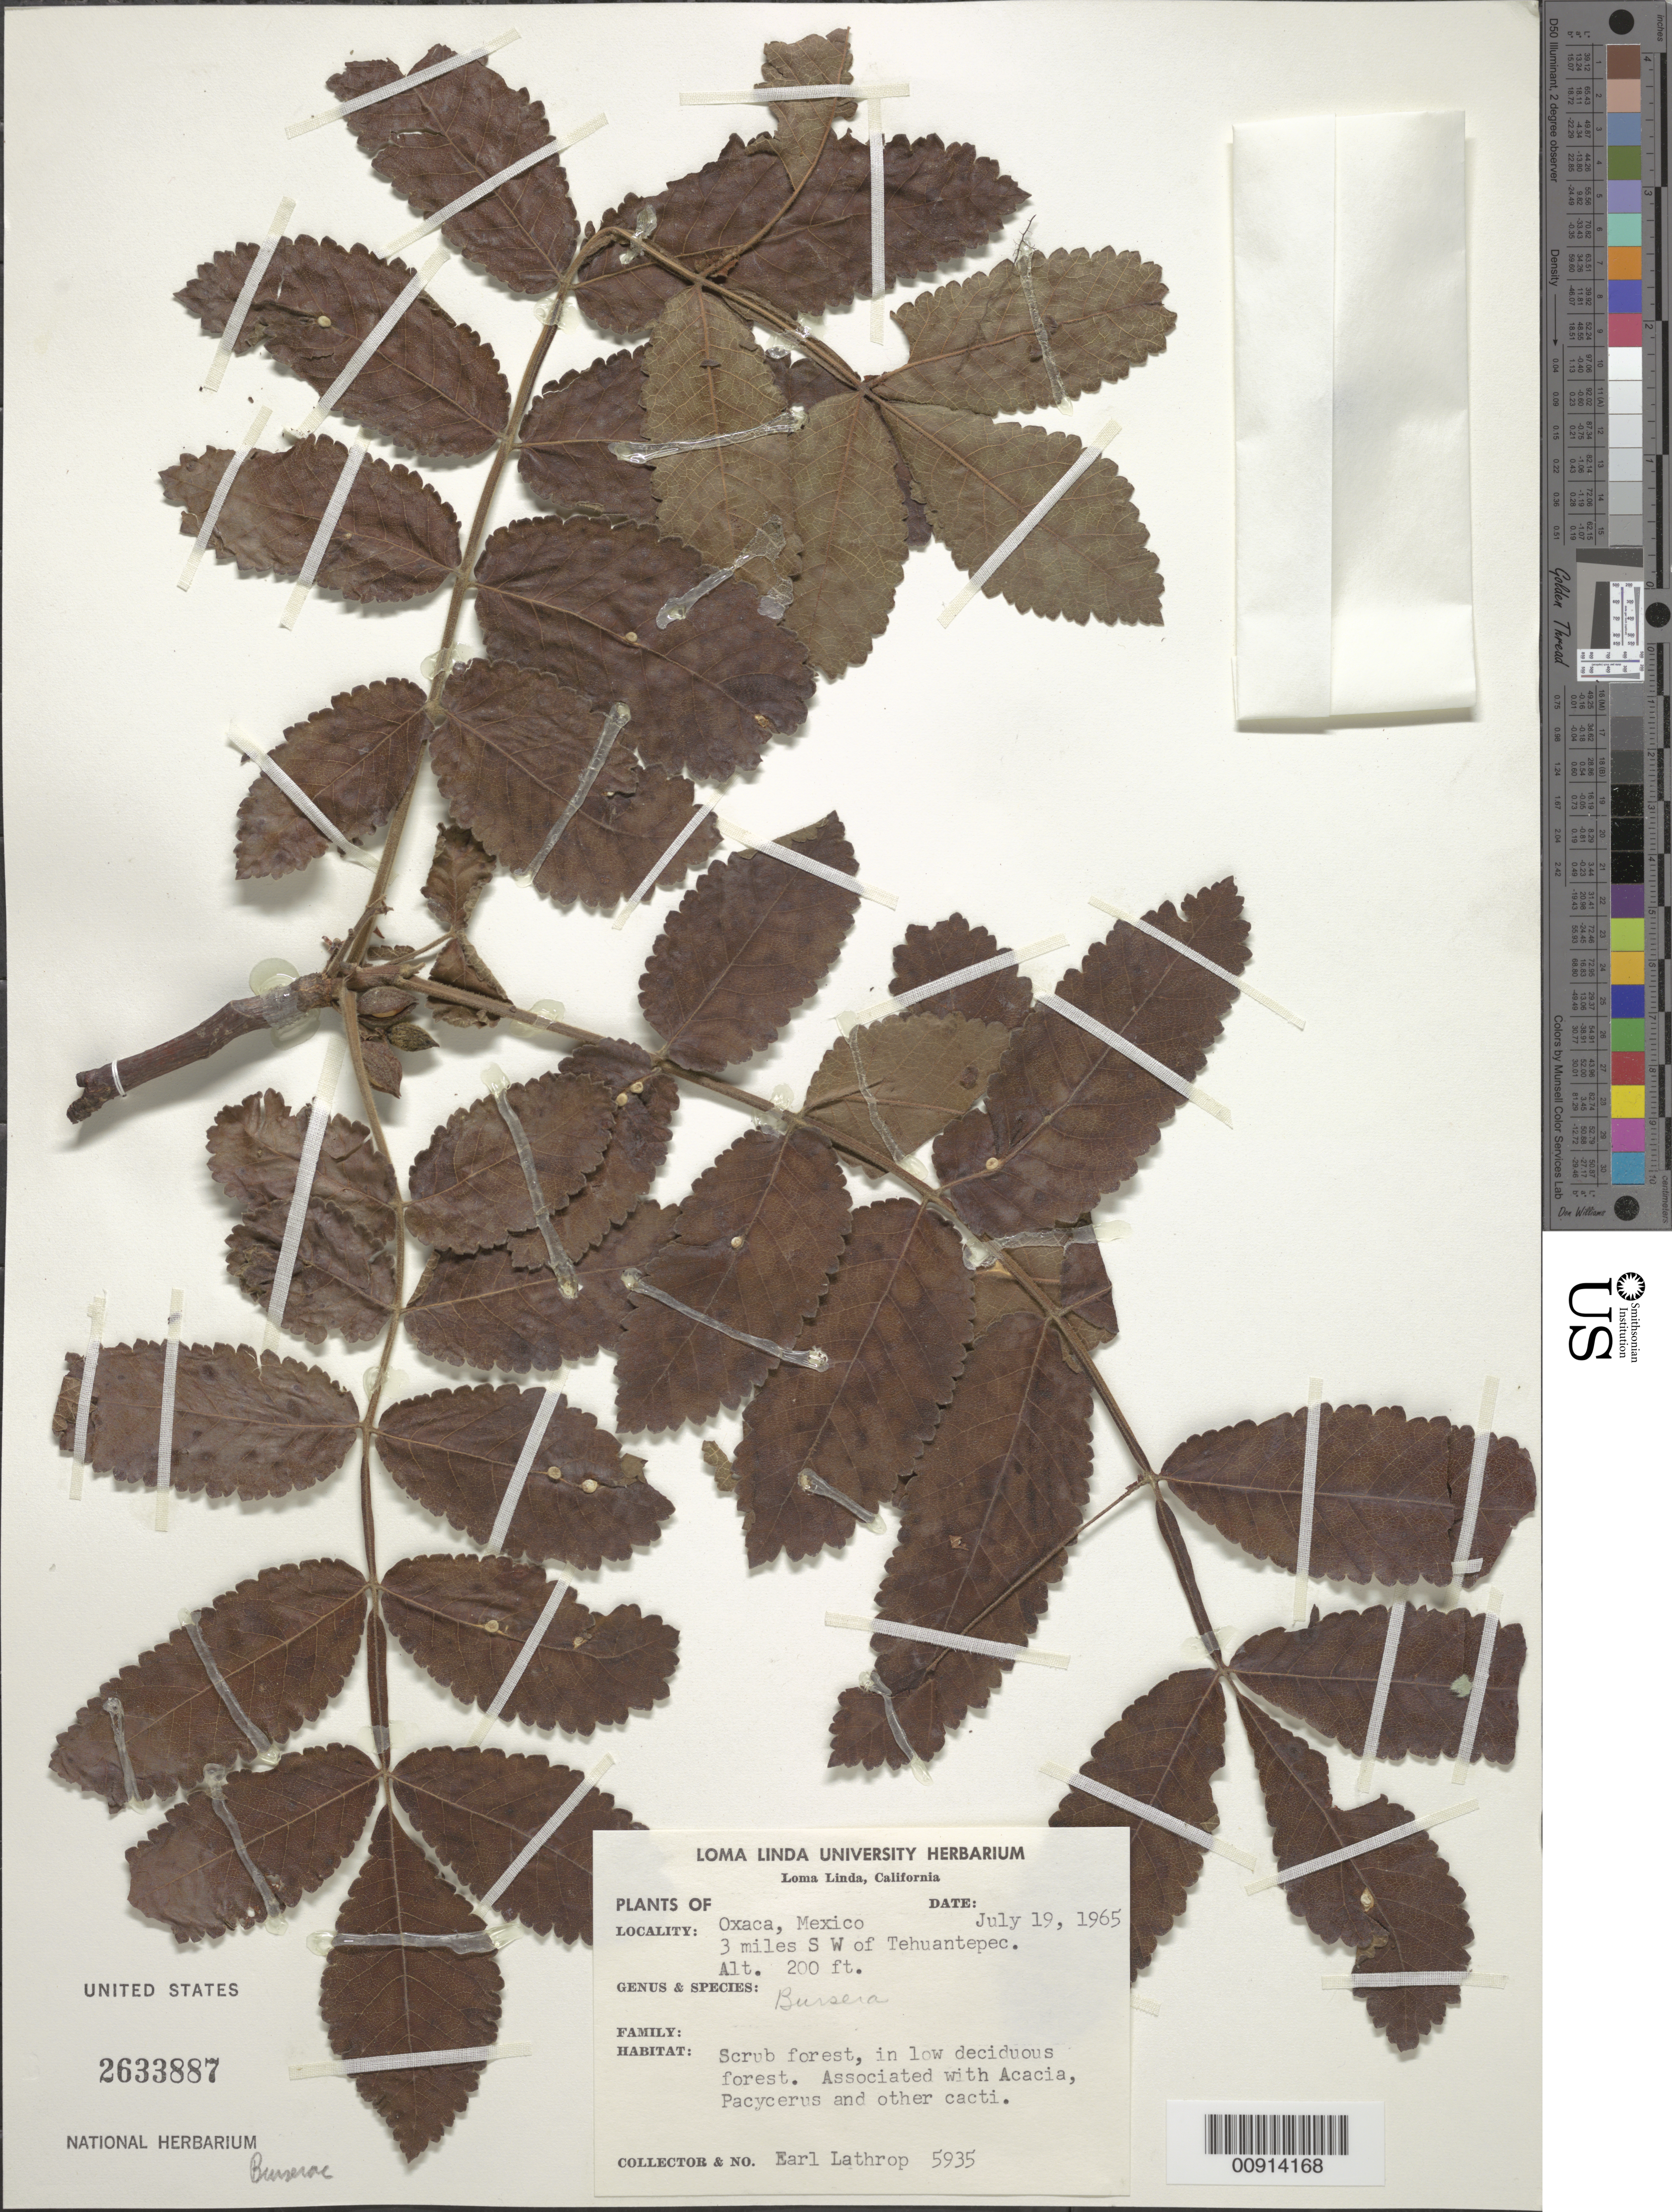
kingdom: Plantae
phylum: Tracheophyta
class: Magnoliopsida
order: Sapindales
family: Burseraceae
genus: Bursera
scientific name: Bursera sp.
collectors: E. W. Lathrop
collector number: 5935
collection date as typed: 19 Jul 1965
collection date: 1965-07-19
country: Mexico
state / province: Oaxaca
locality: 3 miles SW of Tehuantepec, Oaxaca.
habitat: Scrub forest, in low deciduous forest. Associated with Acacia, Pacycerus and other cacti.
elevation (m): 61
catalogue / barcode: US 2633887